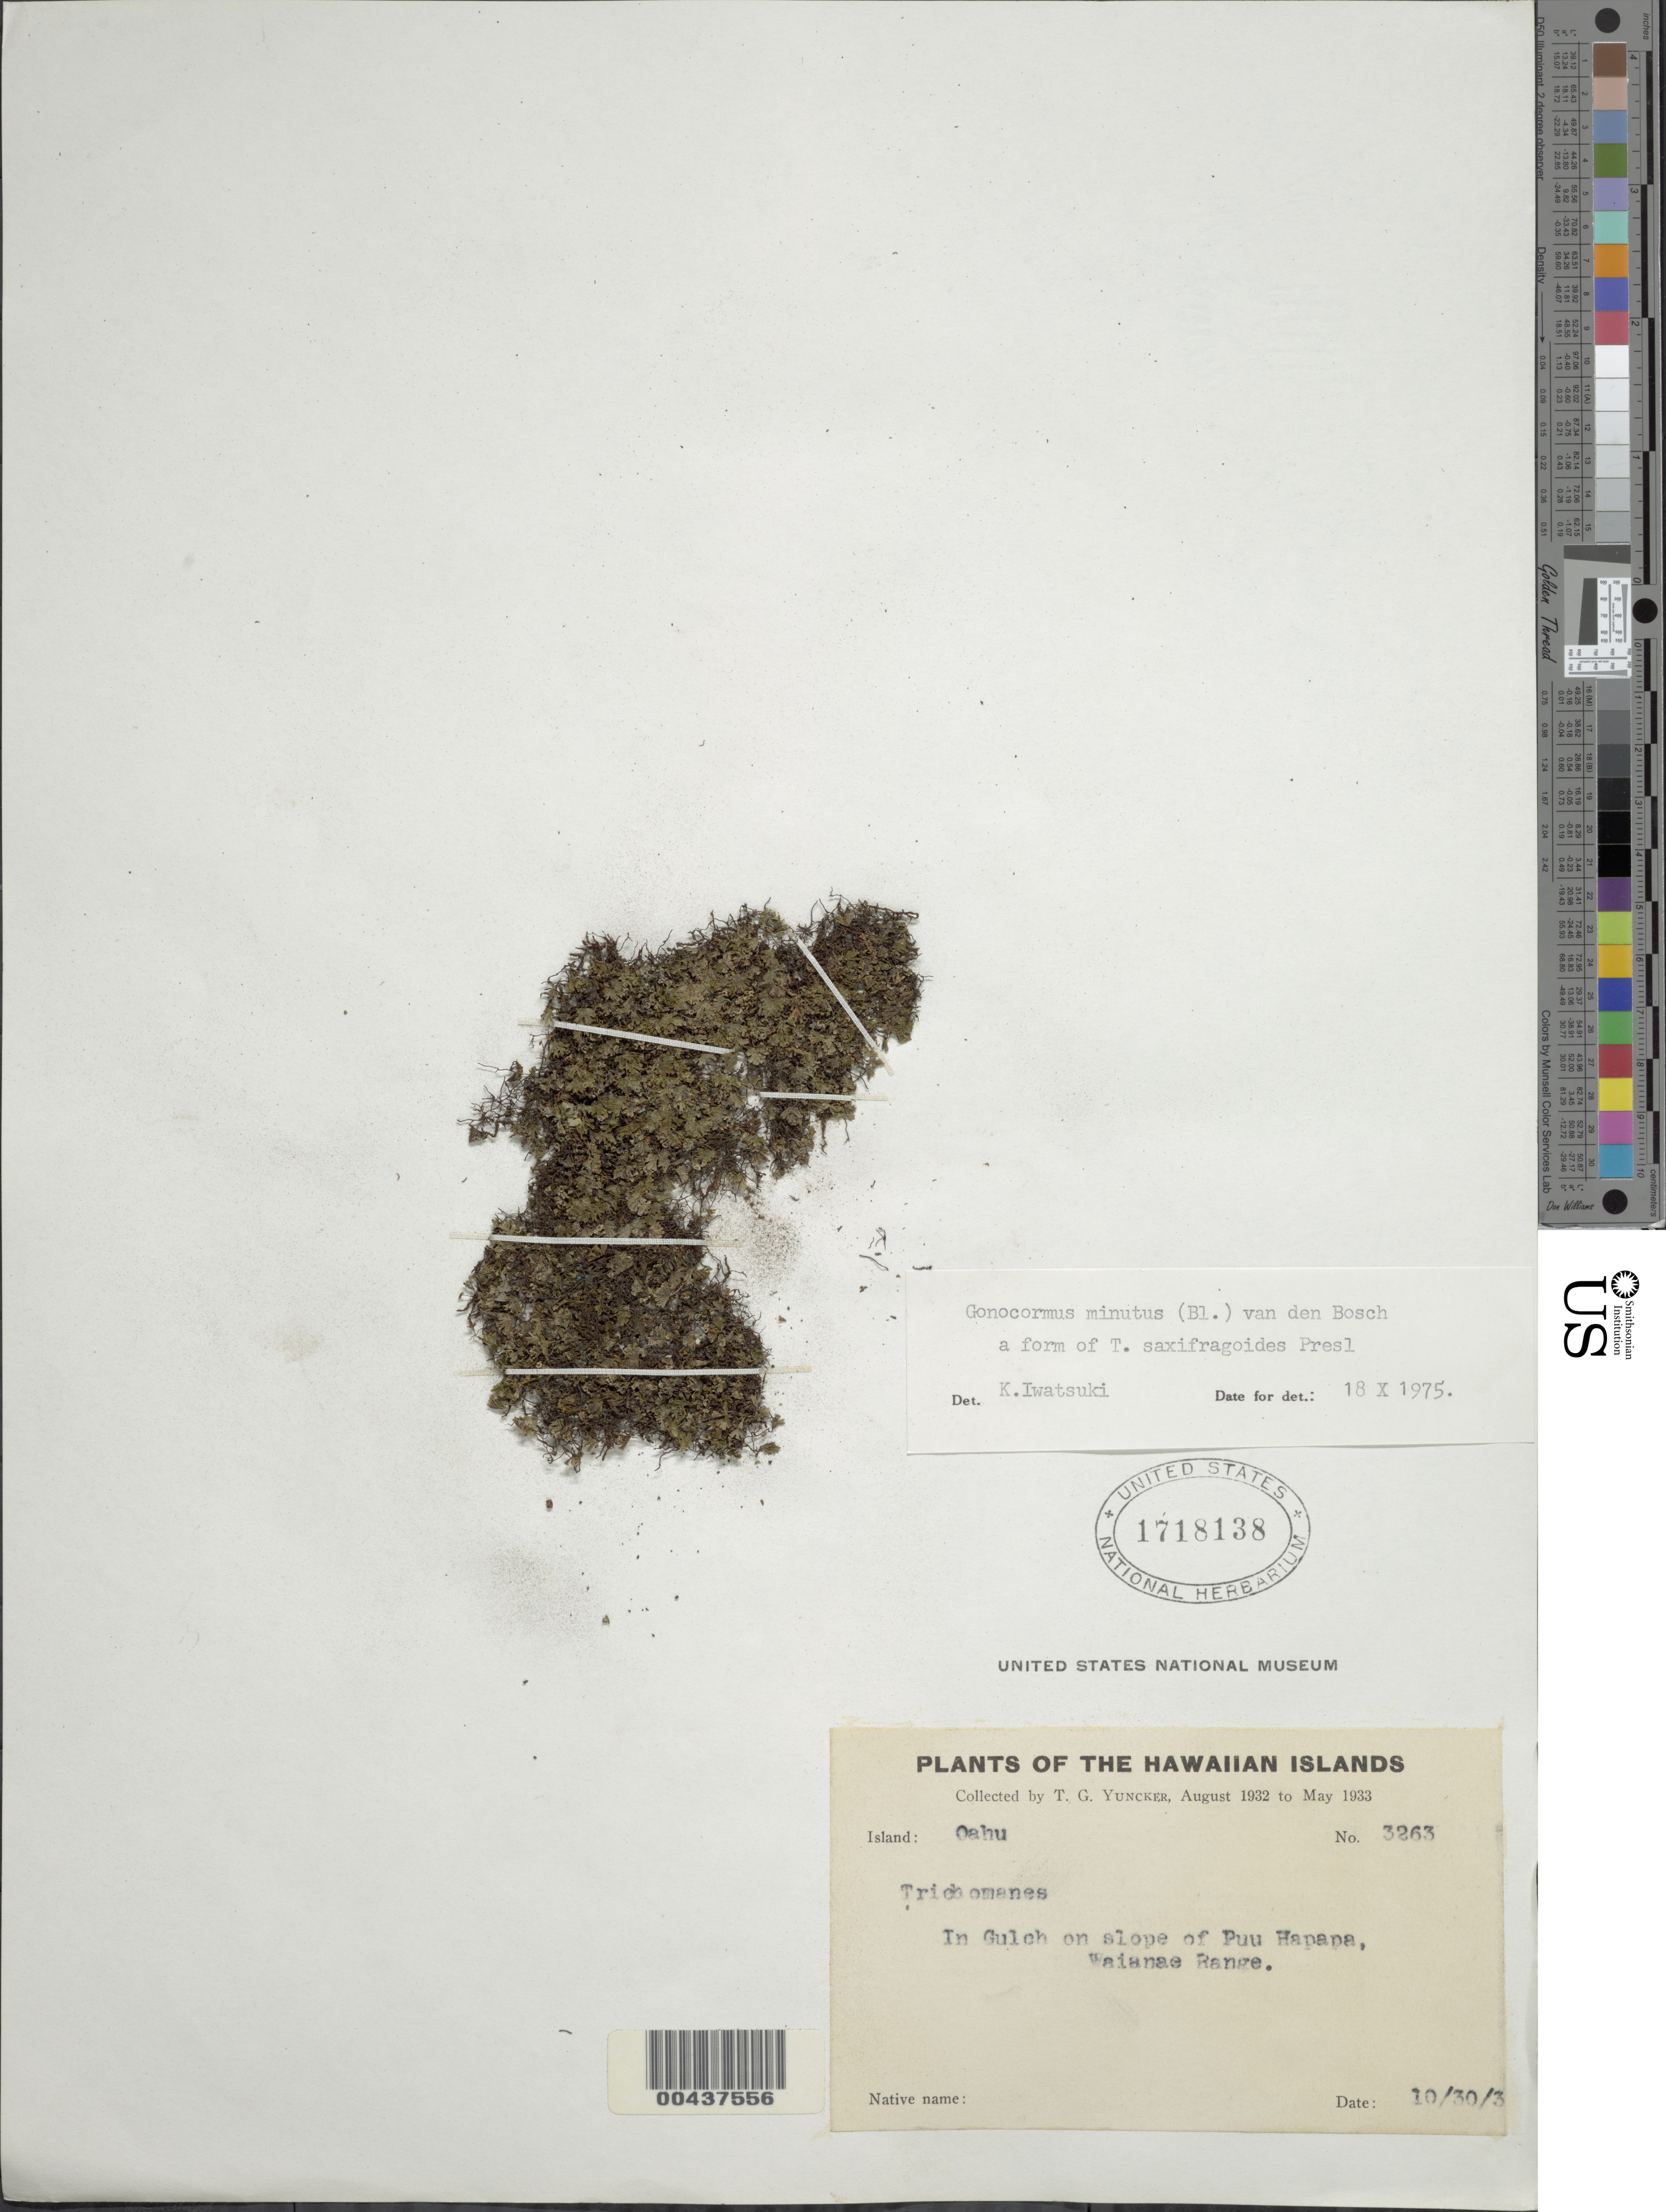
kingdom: Plantae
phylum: Tracheophyta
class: Polypodiopsida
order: Hymenophyllales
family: Hymenophyllaceae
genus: Crepidomanes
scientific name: Crepidomanes minutum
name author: (Blume) K. Iwats.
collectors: T. G. Yuncker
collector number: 3263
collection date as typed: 30 Oct 1932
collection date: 1932-10-30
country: United States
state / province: Hawaii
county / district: Honolulu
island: Oahu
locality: in gulch on slope of Puu Hapapa, Waianae Range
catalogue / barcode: US 1718138